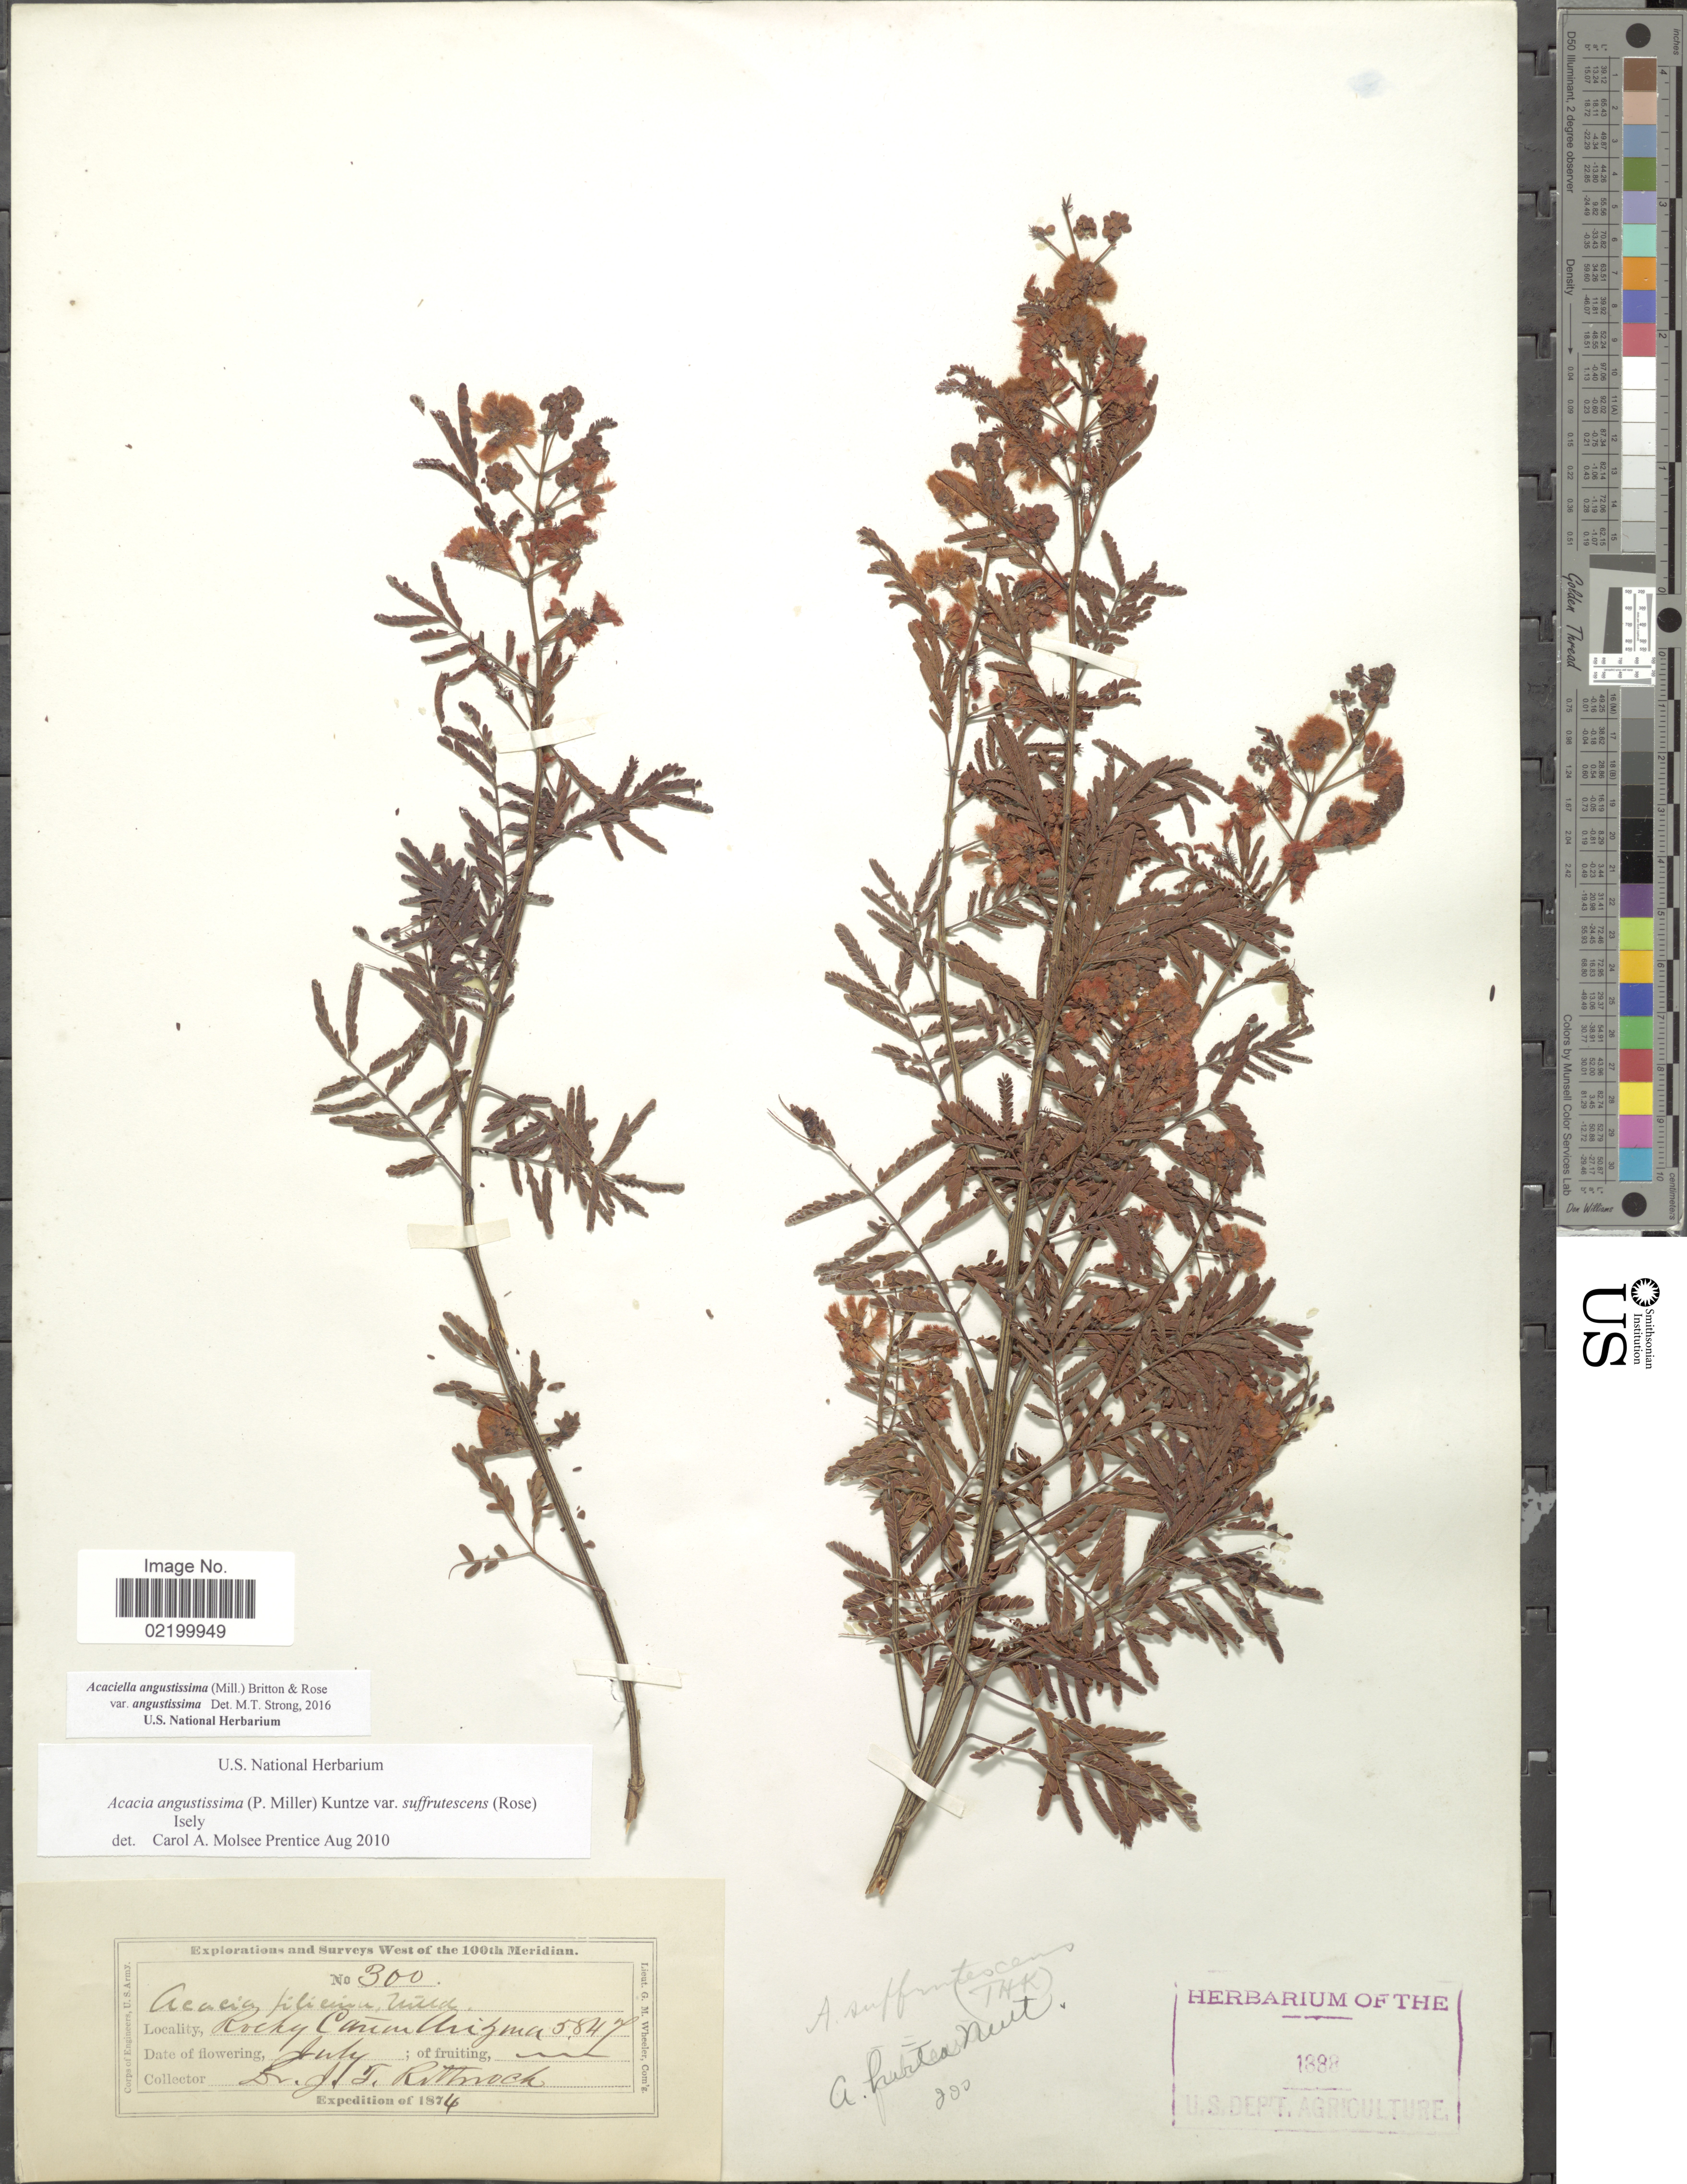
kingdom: Plantae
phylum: Tracheophyta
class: Magnoliopsida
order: Fabales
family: Fabaceae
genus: Acaciella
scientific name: Acaciella angustissima var. angustissima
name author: (Mill.) Britton & Rose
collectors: J. Rithnoch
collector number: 300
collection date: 1874-07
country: United States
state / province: Arizona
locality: Rocky Canon, Arizona 5847